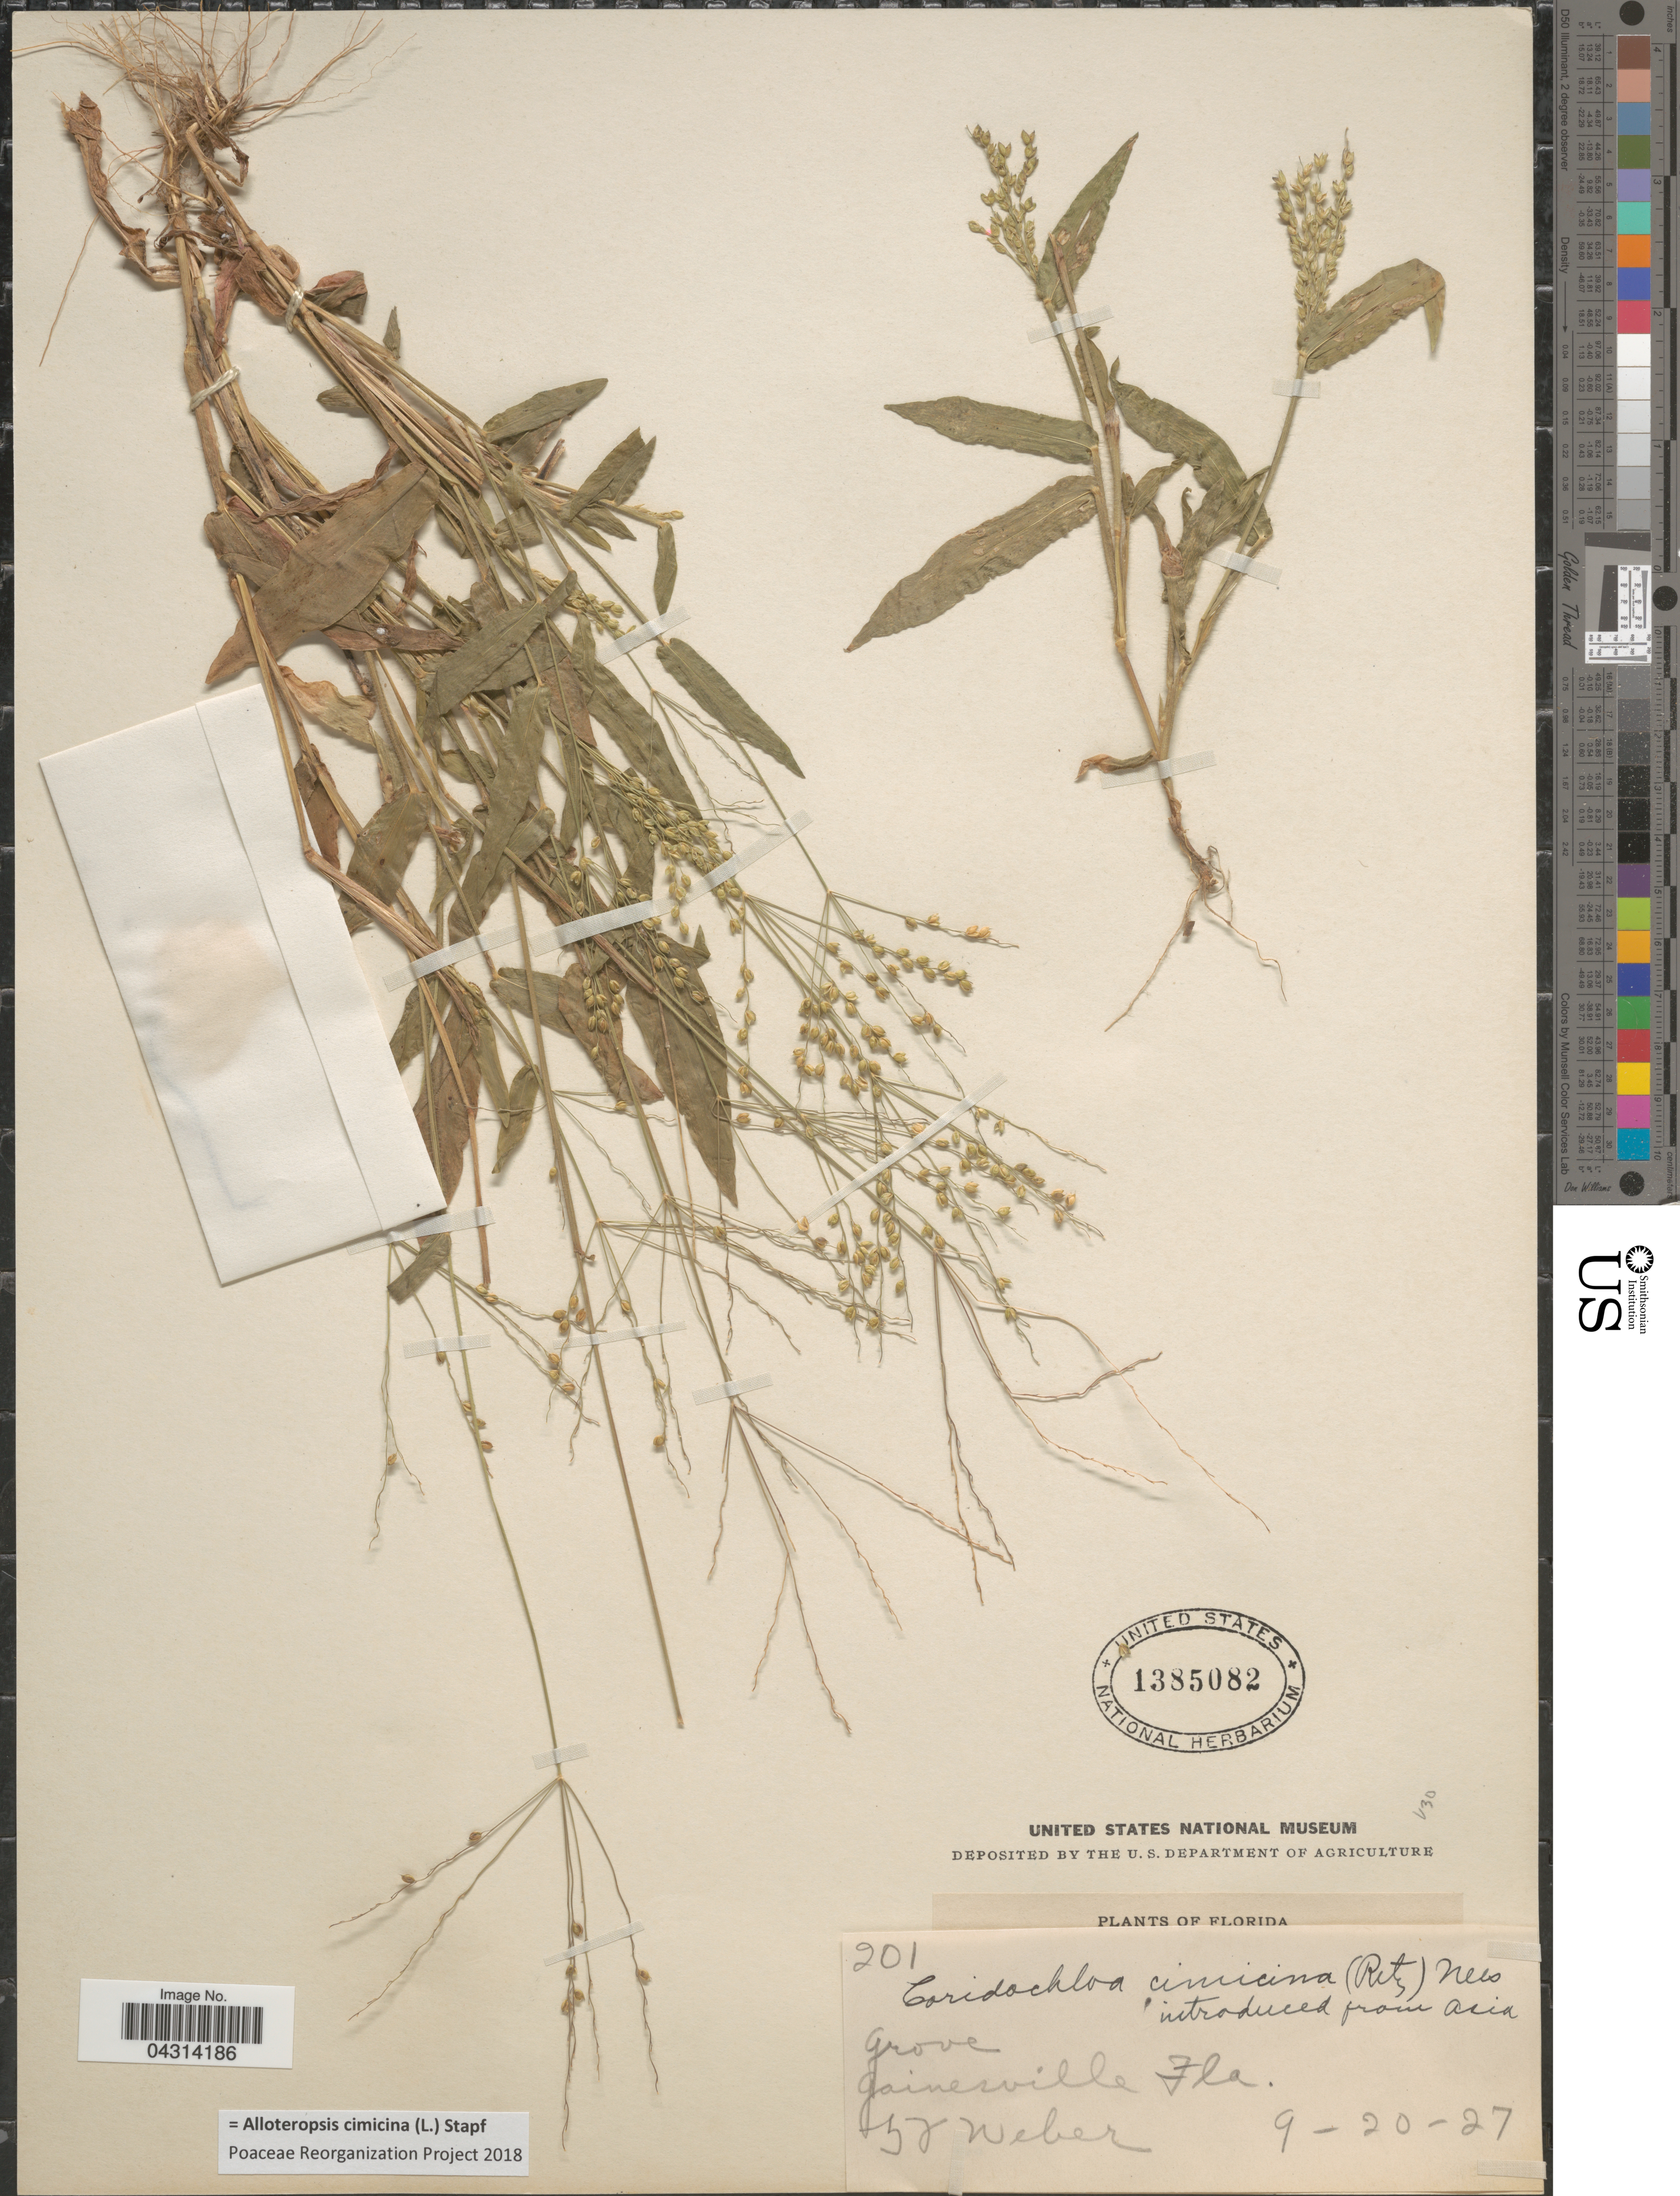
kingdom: Plantae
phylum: Tracheophyta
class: Liliopsida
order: Poales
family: Poaceae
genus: Alloteropsis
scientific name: Alloteropsis cimicina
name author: (L.) Stapf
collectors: Weber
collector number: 201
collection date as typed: Transcribed d/m/y: 20/9/27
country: United States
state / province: Florida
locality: Grove. Gainesville.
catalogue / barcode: US 1385082